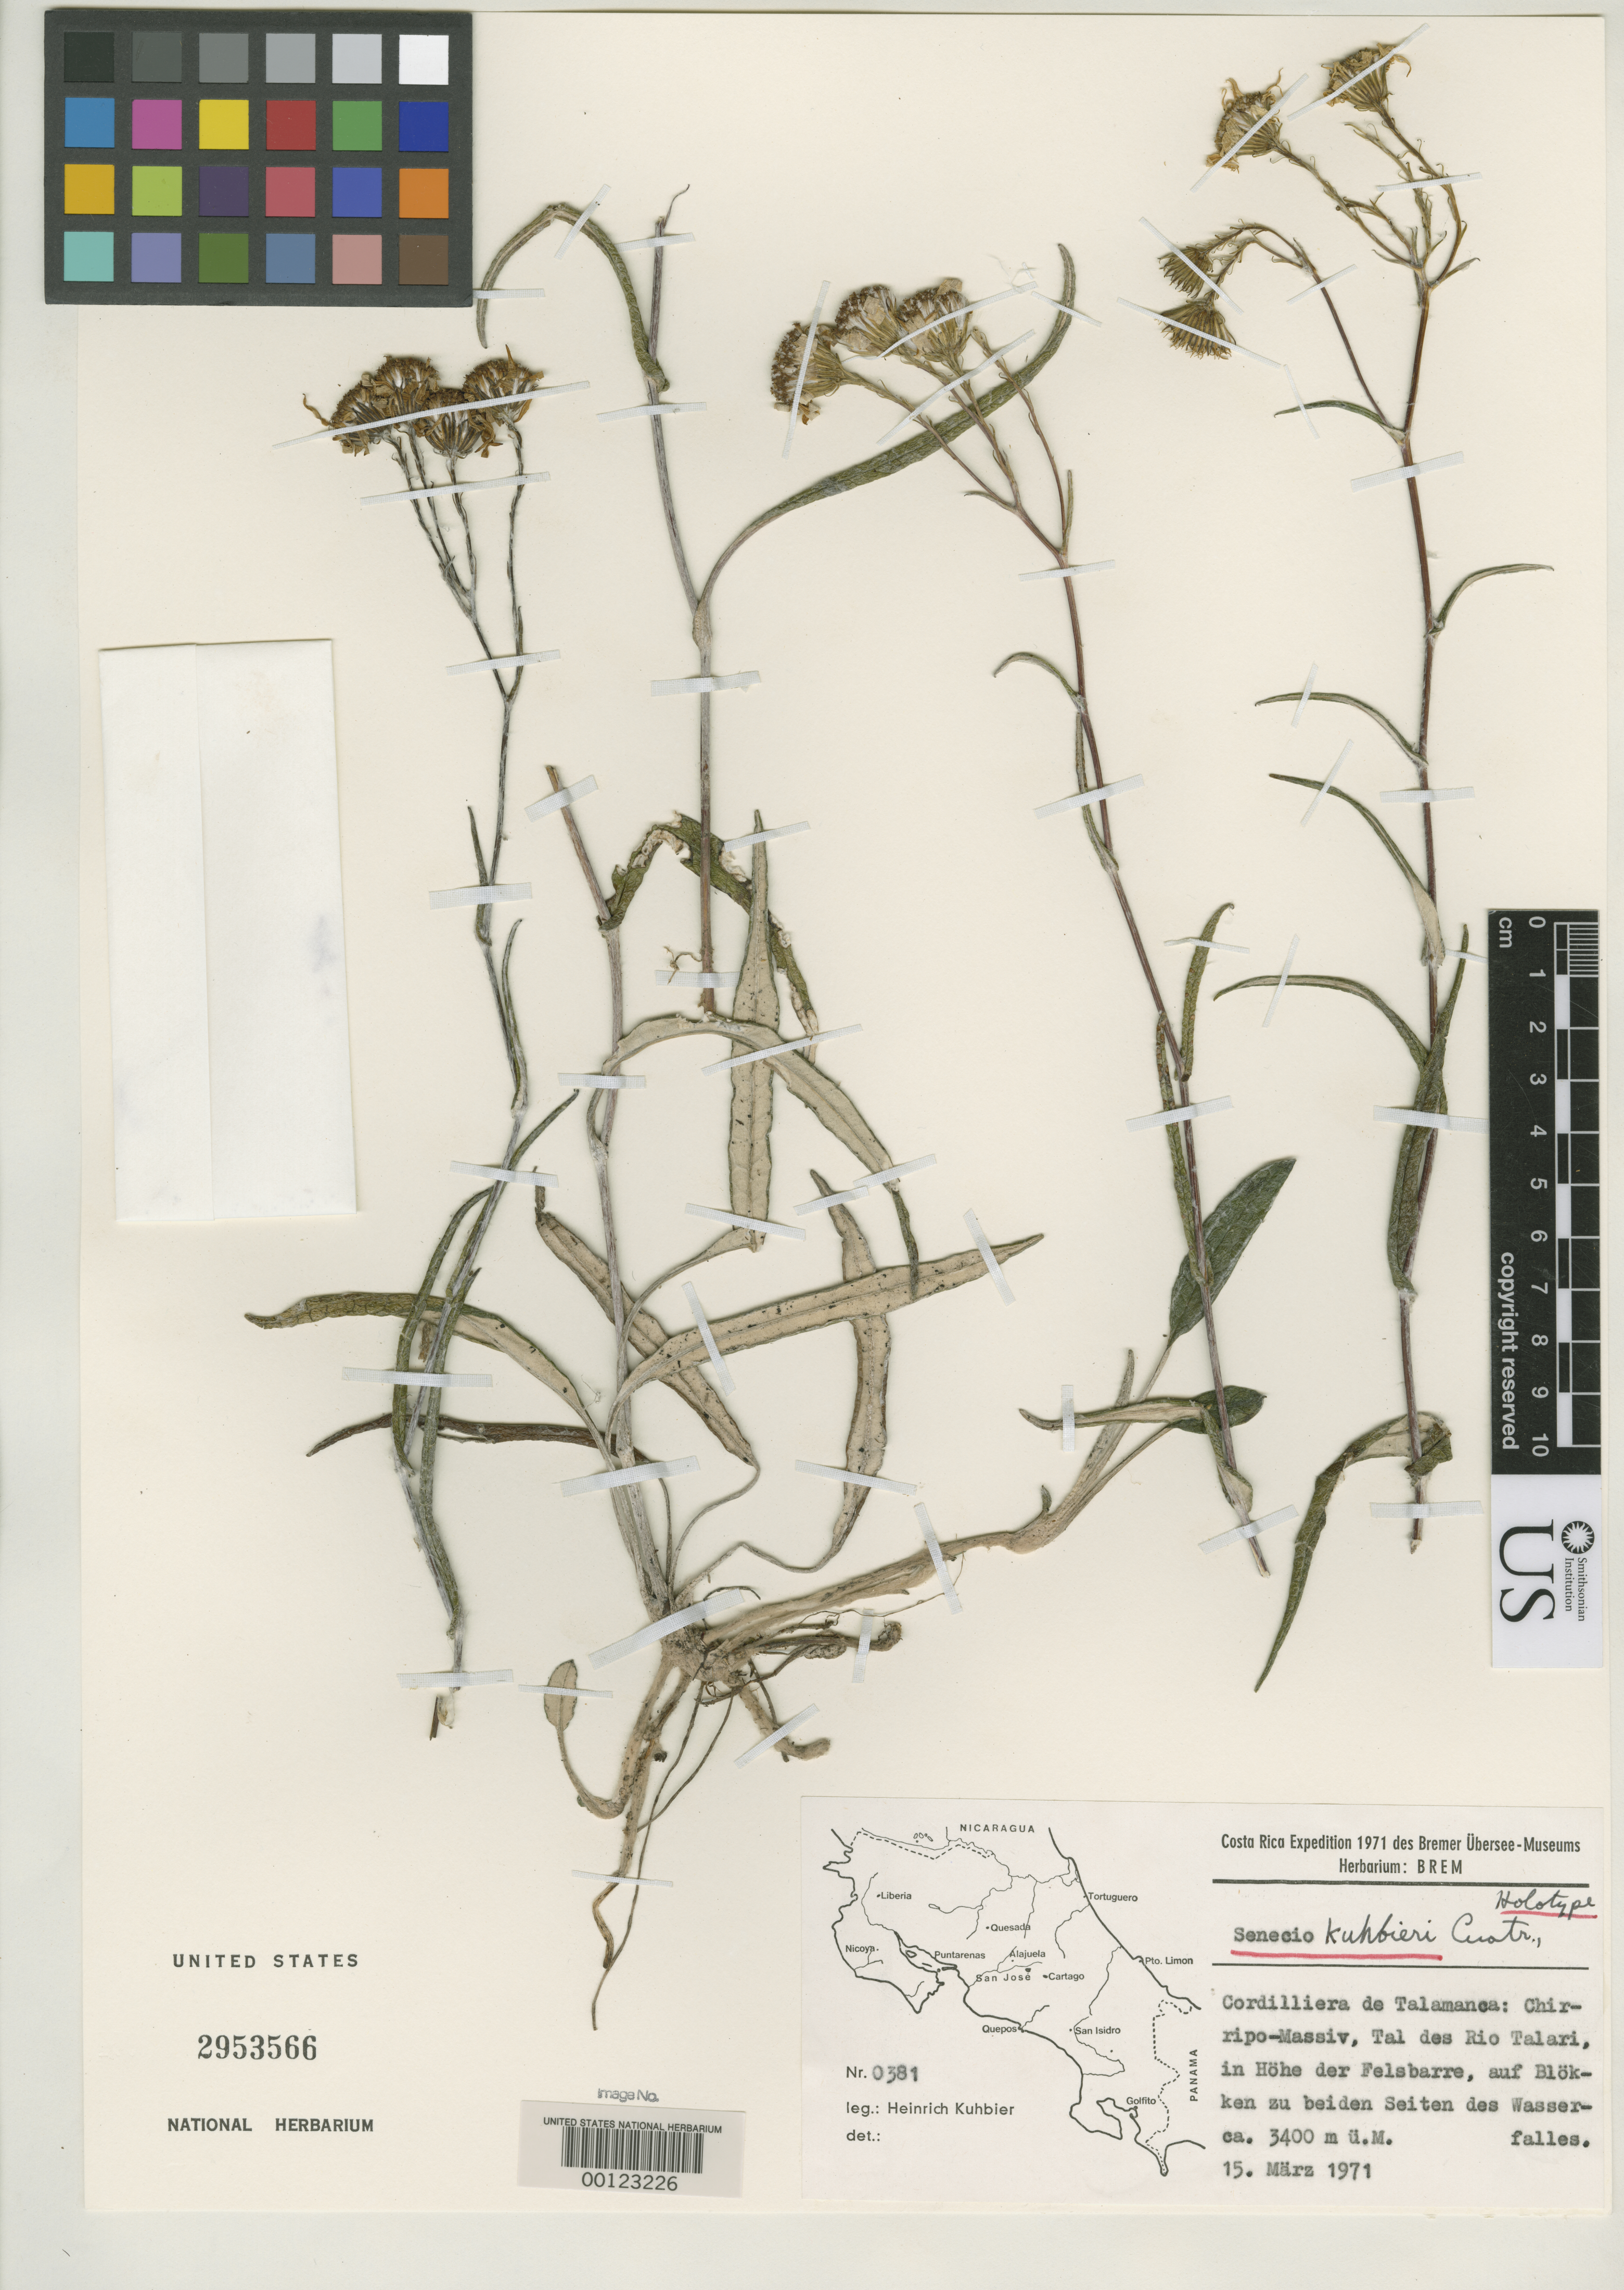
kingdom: Plantae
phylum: Tracheophyta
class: Magnoliopsida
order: Asterales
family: Asteraceae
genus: Senecio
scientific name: Senecio kuhbieri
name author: Cuatrec.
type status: Holotype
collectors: H. Kuhbier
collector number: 0381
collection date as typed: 15 Mar 1971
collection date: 1971-03-15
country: Costa Rica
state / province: San José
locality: Chirripo-massiv, Tal des Rio Talari, in hohe der felsbarre.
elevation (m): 3400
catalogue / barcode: US 2953566